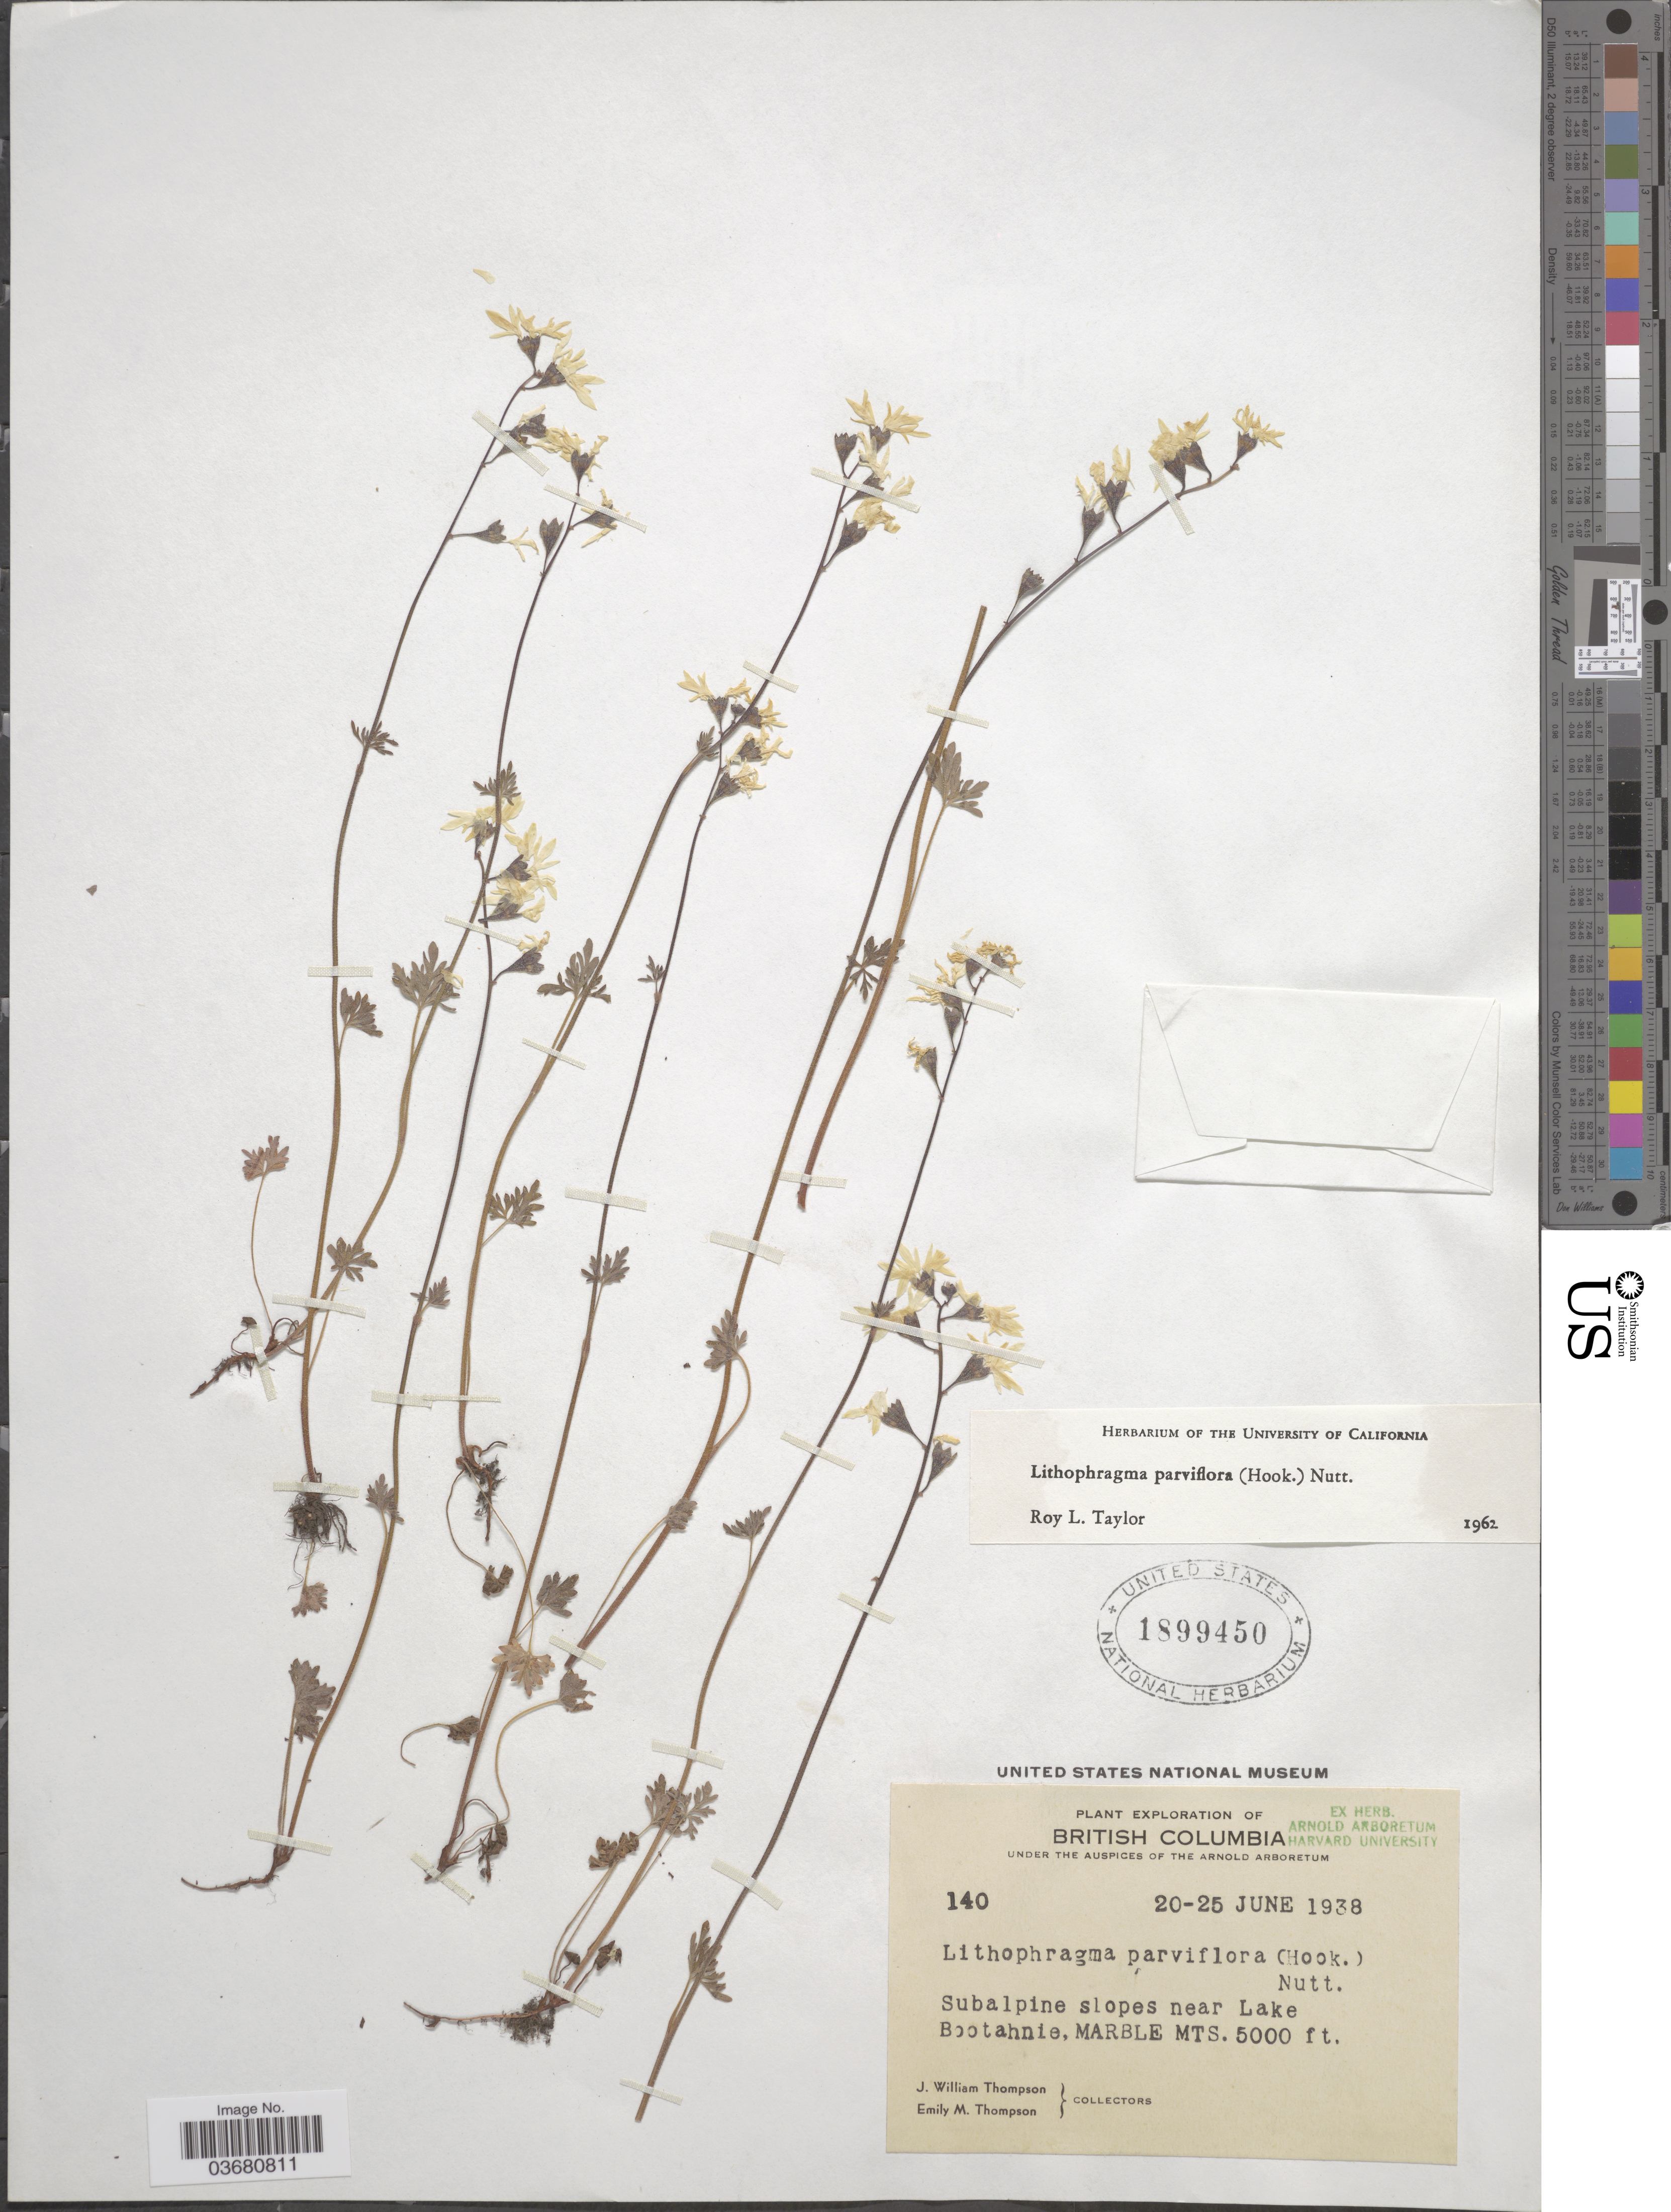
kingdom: Plantae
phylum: Tracheophyta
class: Magnoliopsida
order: Saxifragales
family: Saxifragaceae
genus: Lithophragma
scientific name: Lithophragma parviflorum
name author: (Hook.) Nutt.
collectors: J. W. Thompson & E. M. Thompson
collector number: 140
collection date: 1938-06-20/1938-06-25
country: Canada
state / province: British Columbia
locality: Exploration of British Columbia. Subalpine slopes near Lake Bootahnie, Marble Mts.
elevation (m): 1524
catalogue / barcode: US 1899450